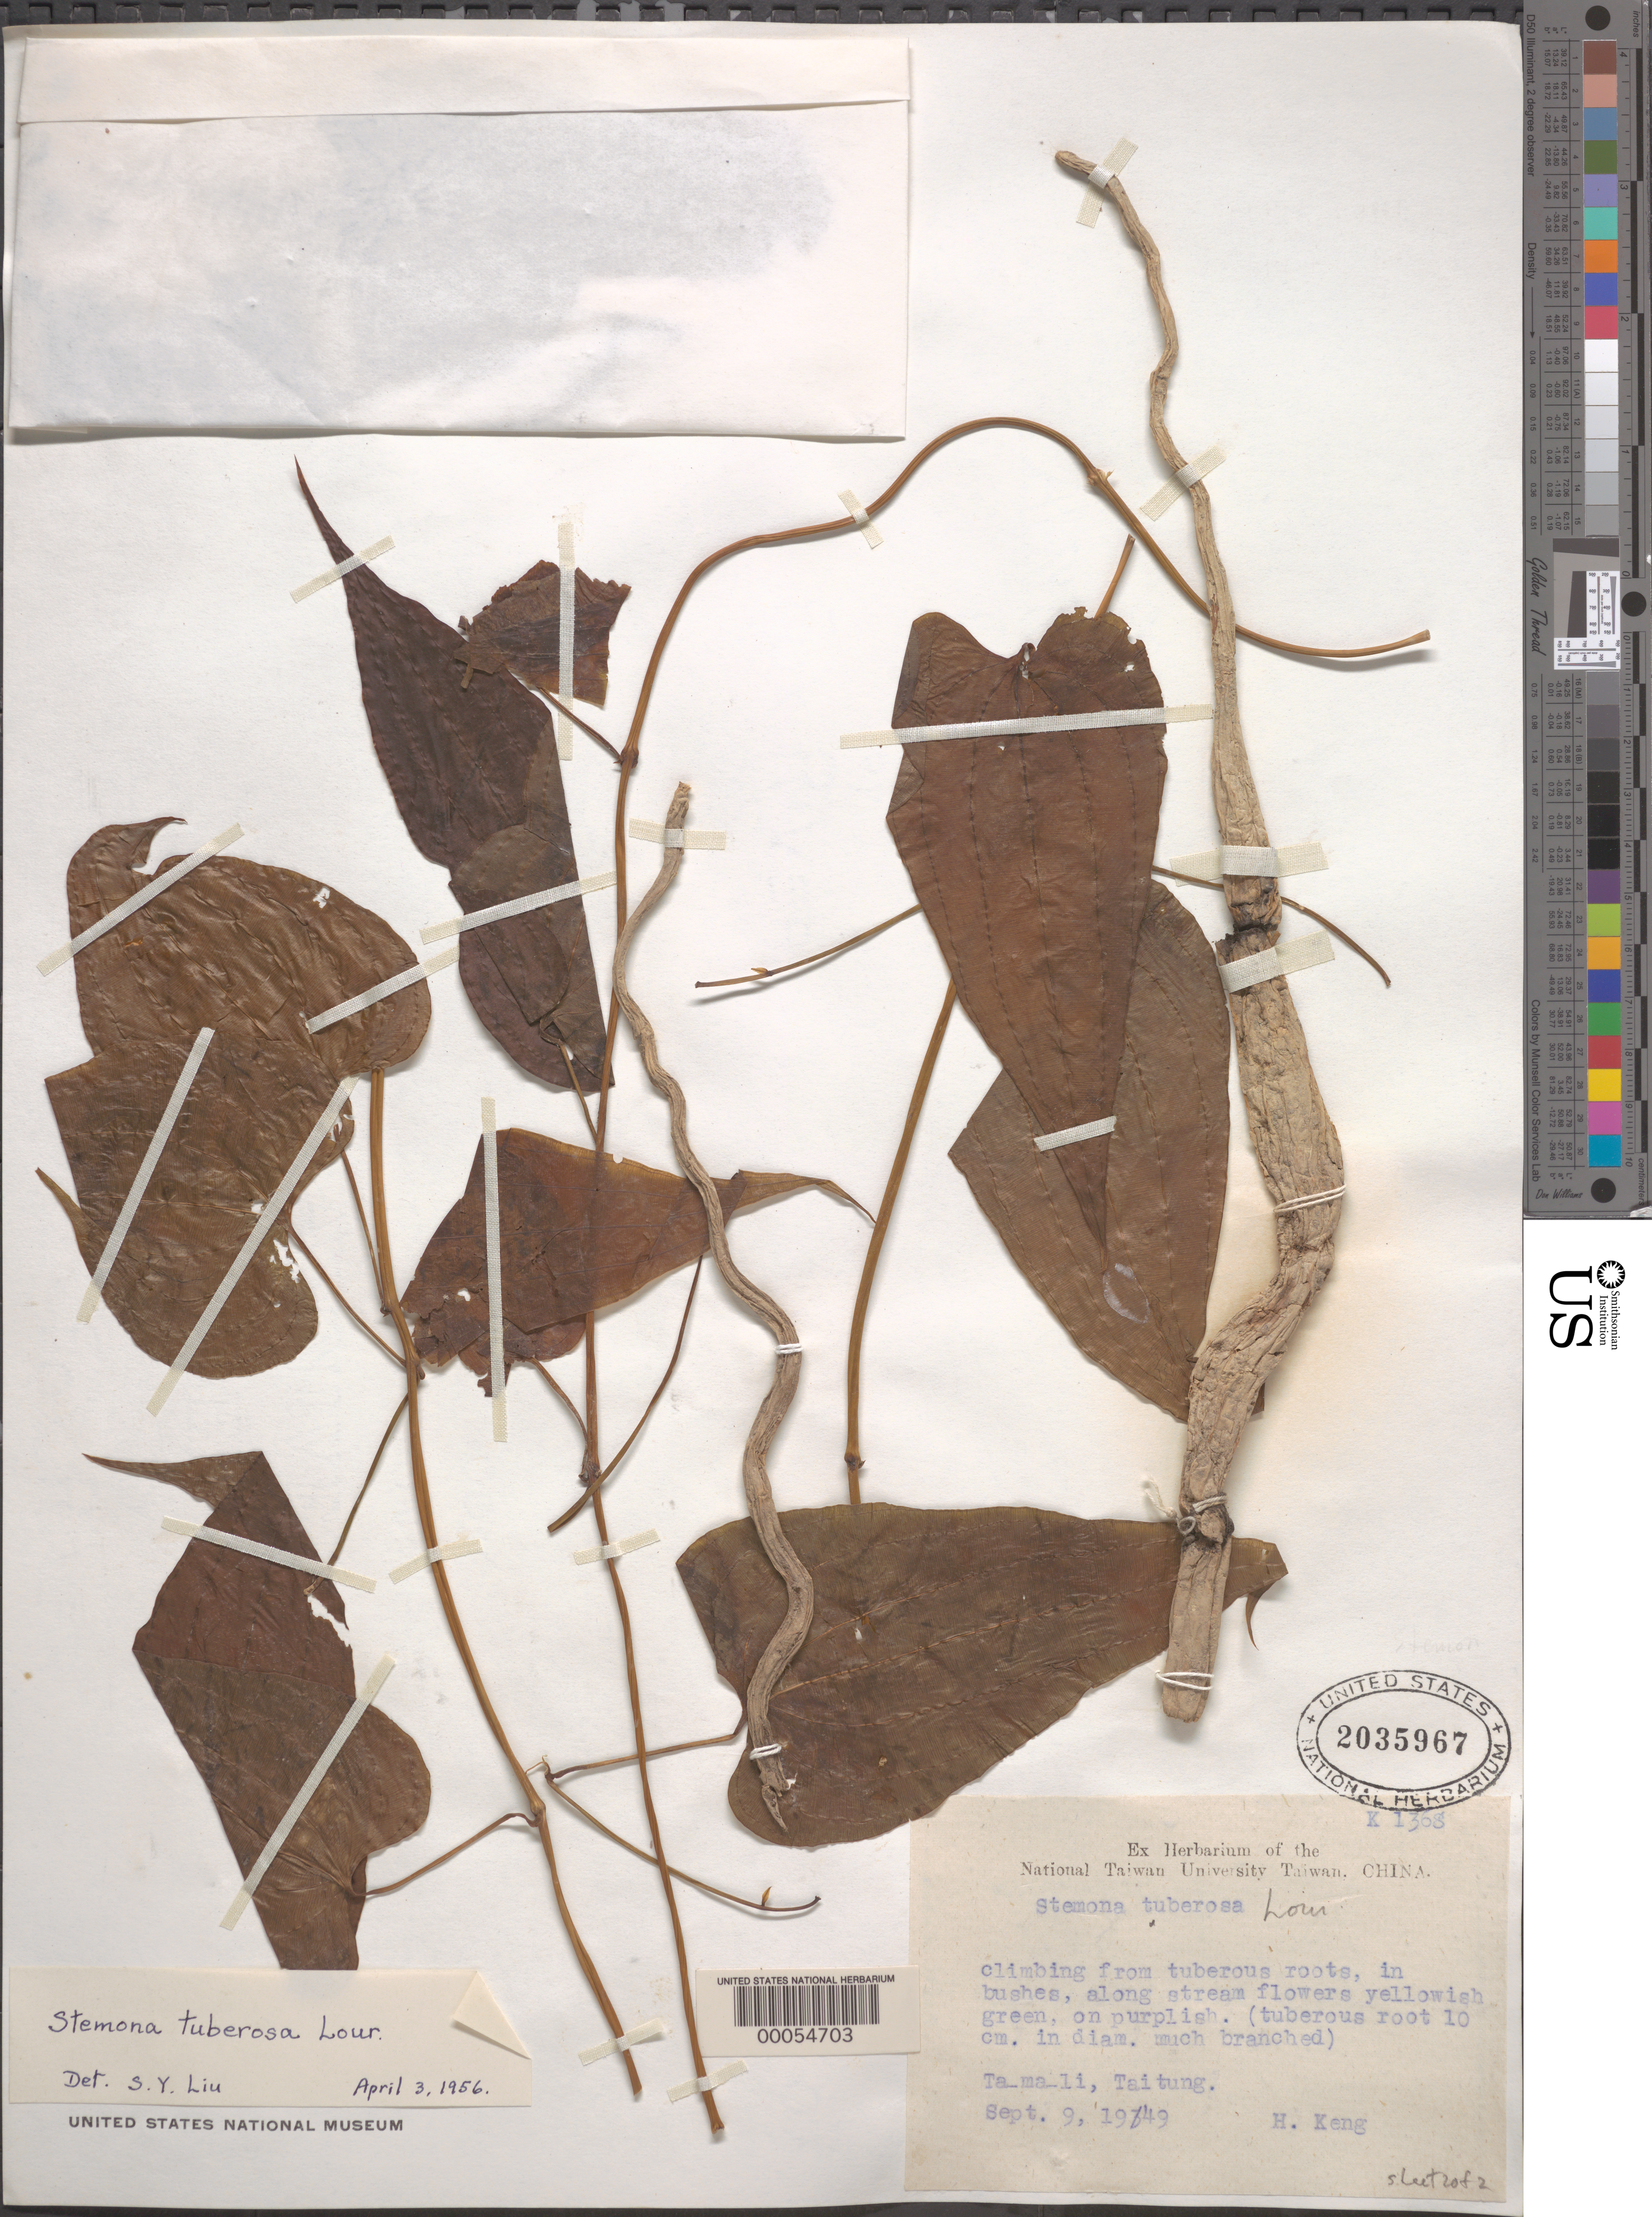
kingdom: Plantae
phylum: Tracheophyta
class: Liliopsida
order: Pandanales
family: Stemonaceae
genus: Stemona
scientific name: Stemona tuberosa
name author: Lour.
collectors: H. Keng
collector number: K1368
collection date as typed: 09 Sep 1949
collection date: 1949-09-09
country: China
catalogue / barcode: US 2035967